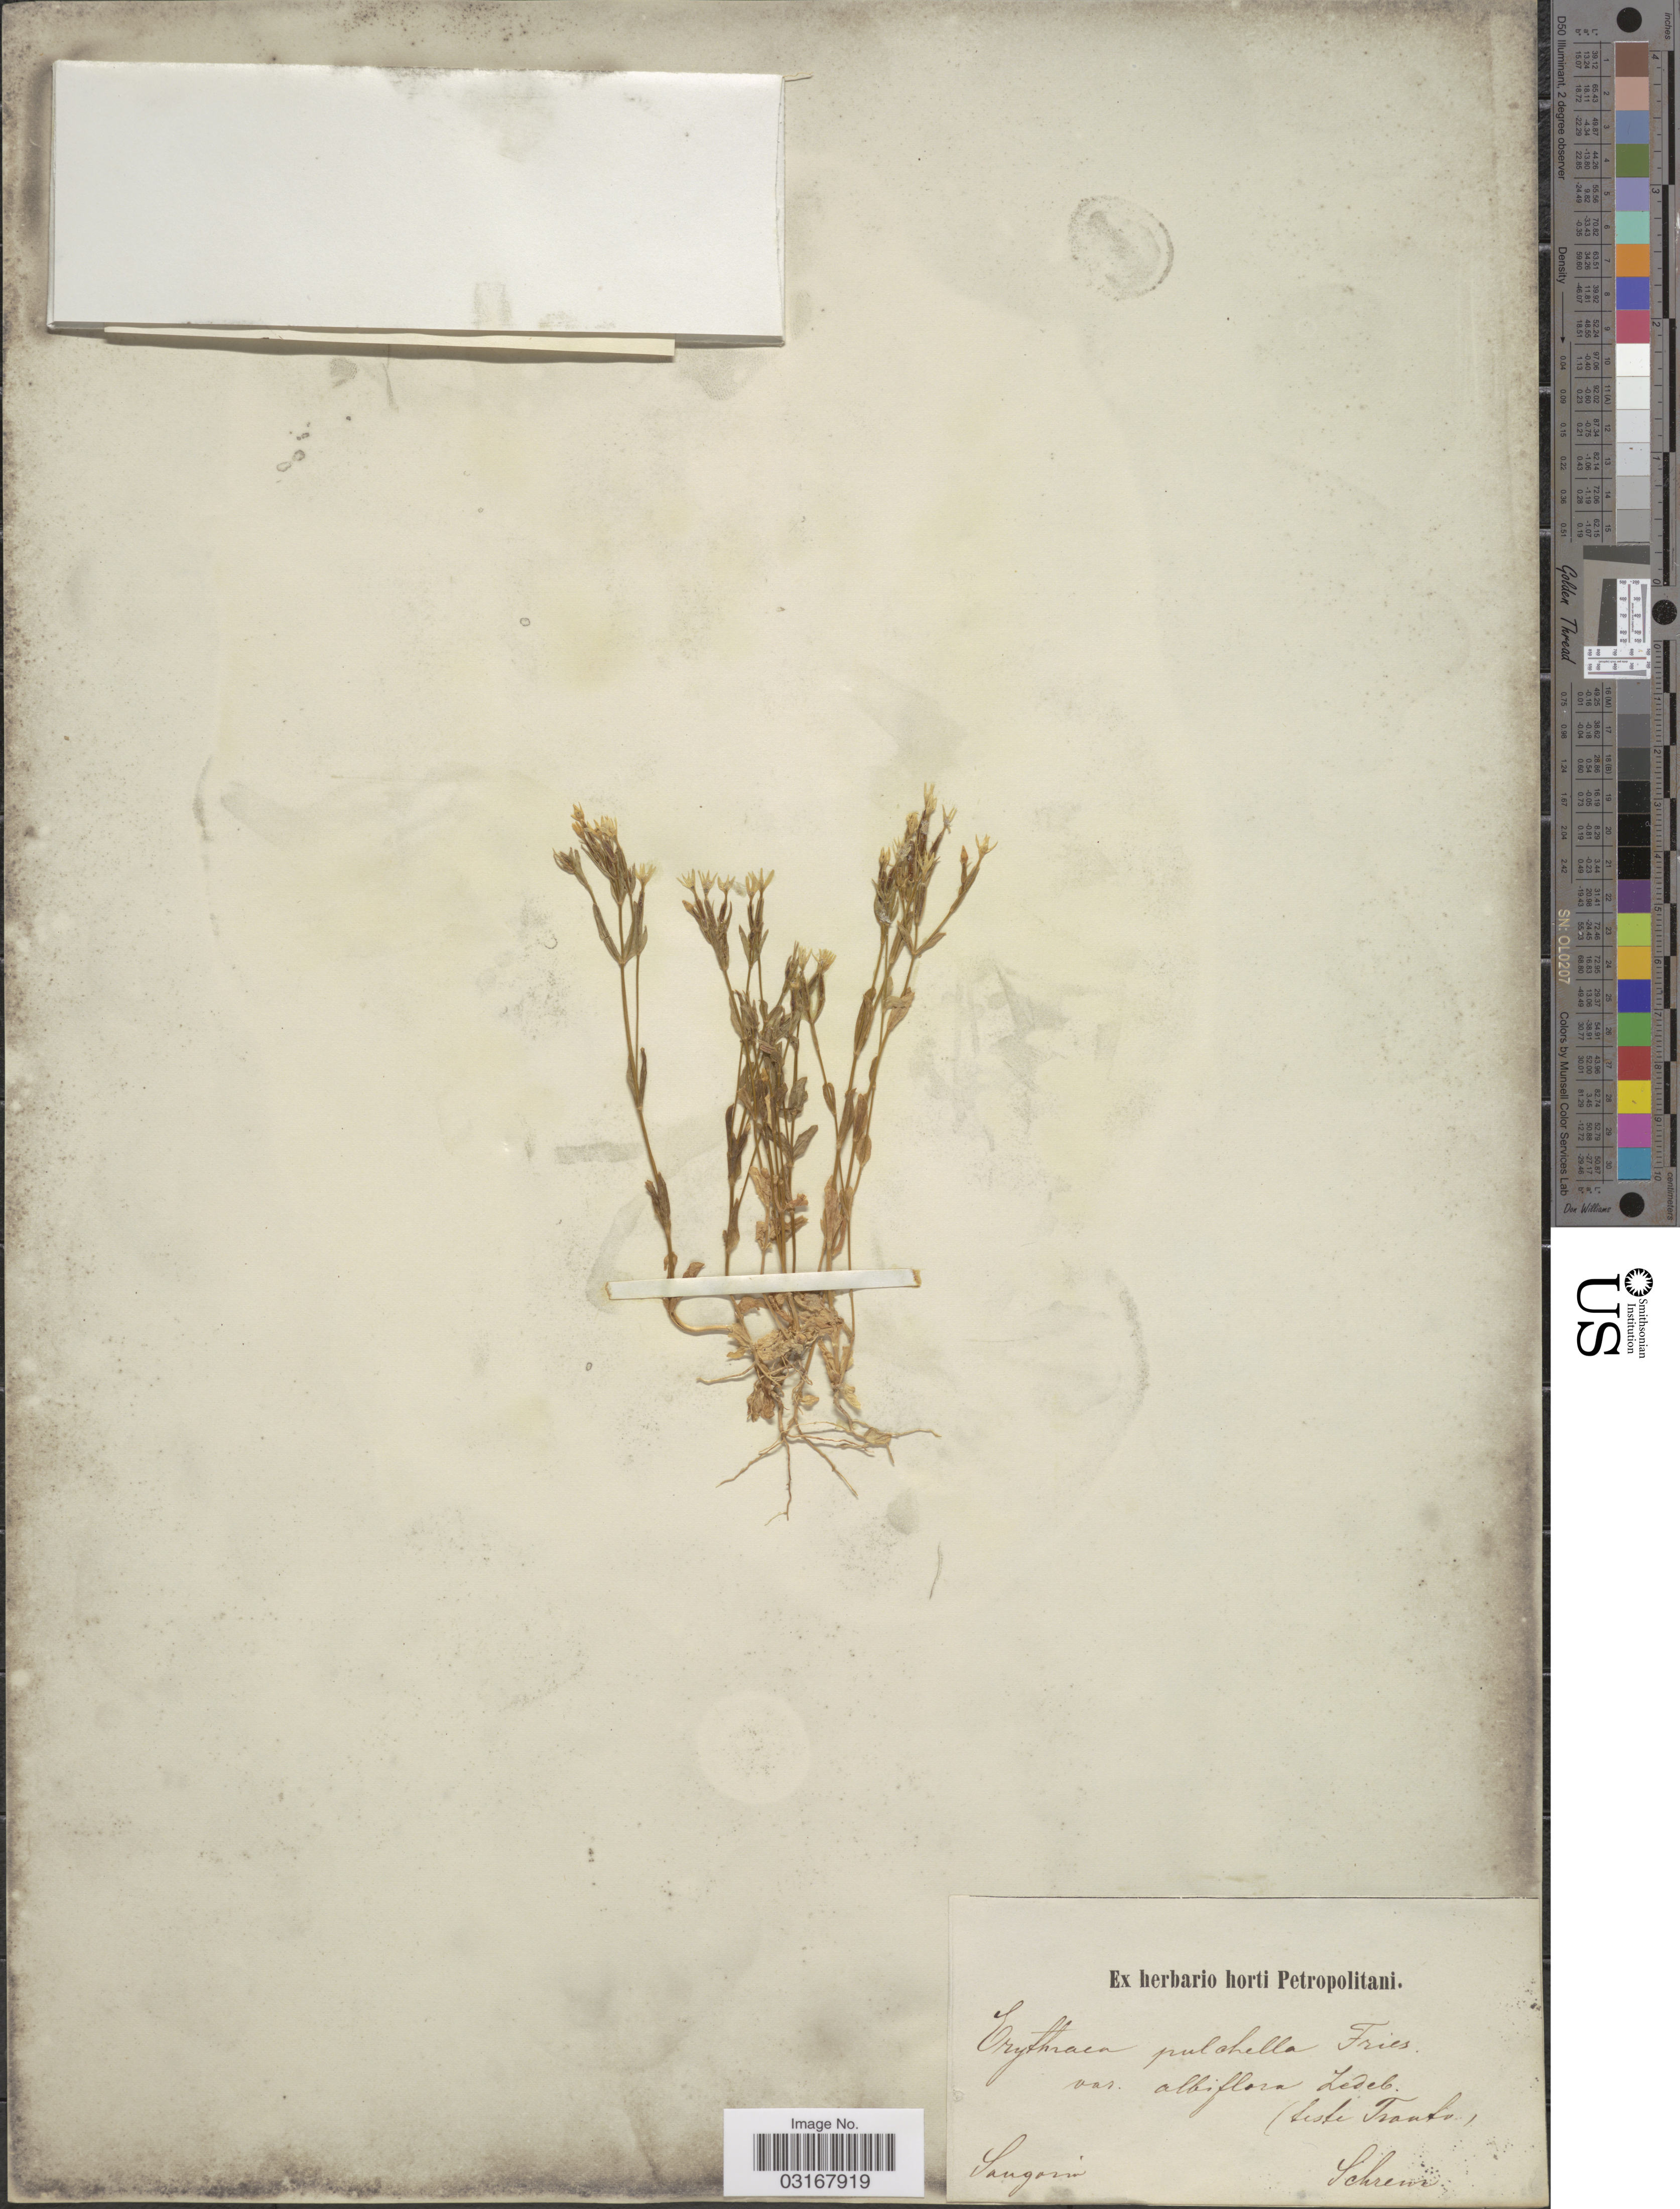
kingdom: Plantae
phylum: Tracheophyta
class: Magnoliopsida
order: Gentianales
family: Gentianaceae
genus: Centaurium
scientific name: Centaurium pulchellum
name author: (Sw.) Druce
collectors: A.G. Schrenk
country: Kazakhstan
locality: Songoria.